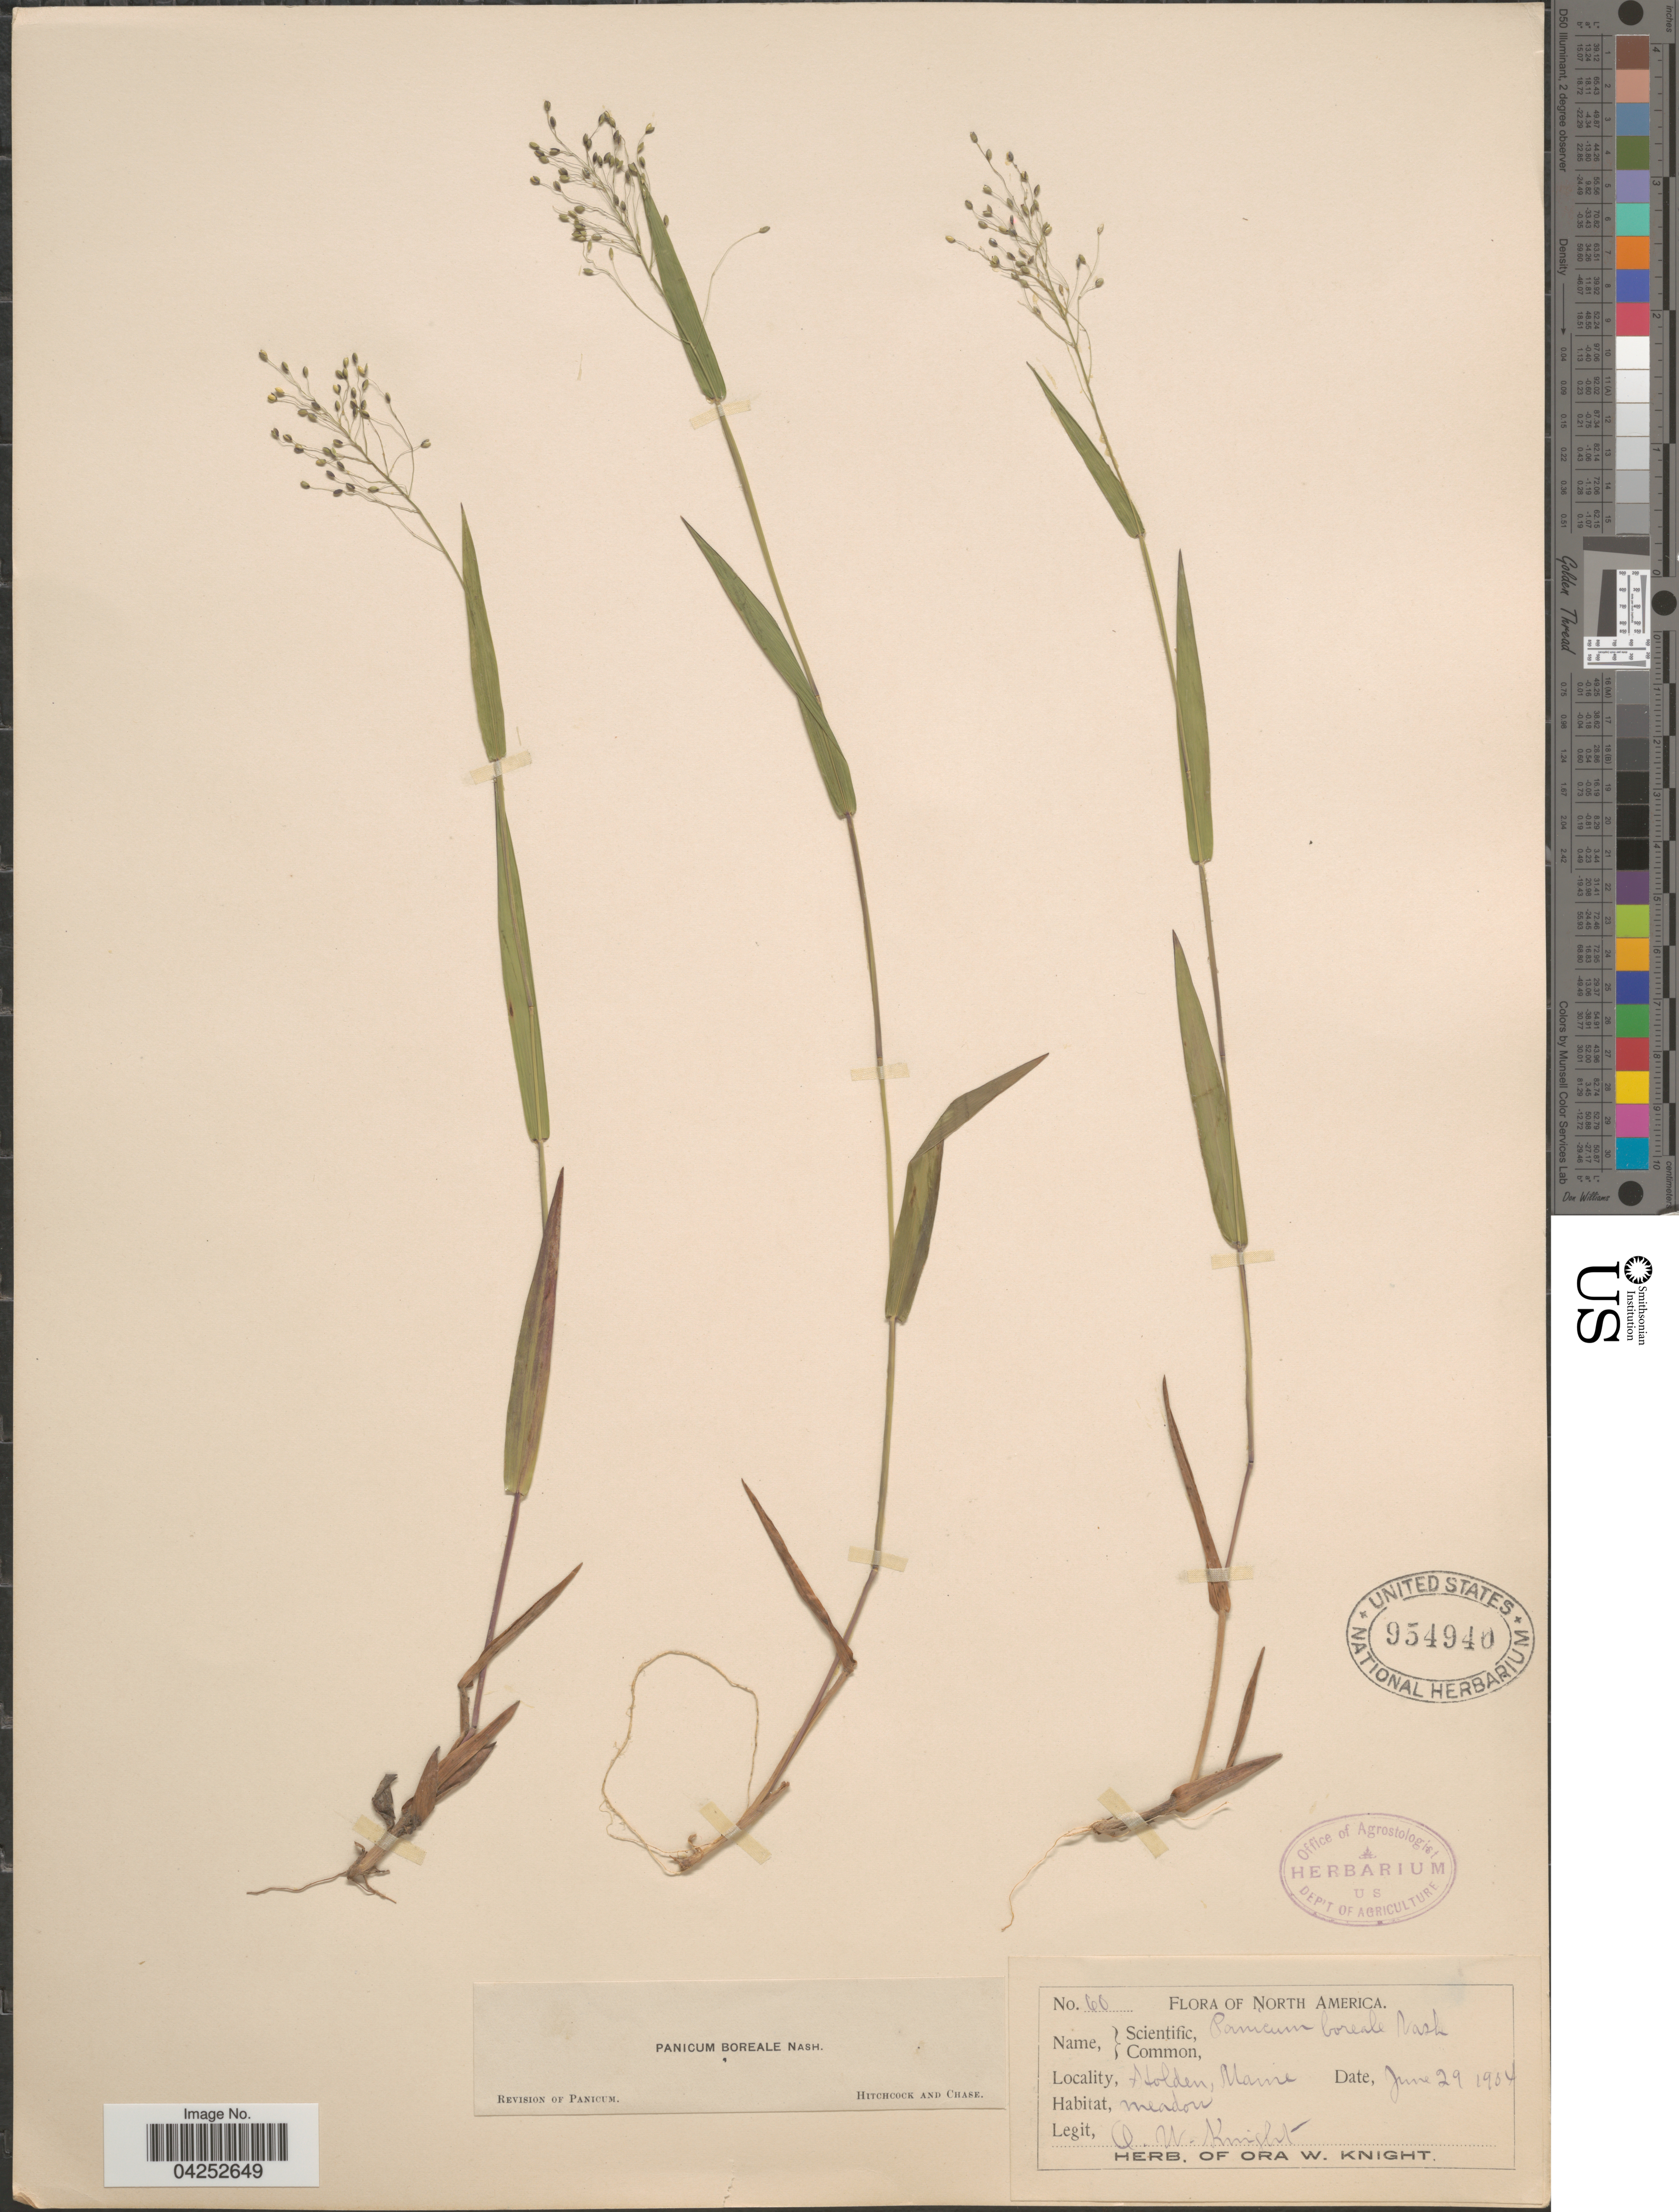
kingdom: Plantae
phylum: Tracheophyta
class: Liliopsida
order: Poales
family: Poaceae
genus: Dichanthelium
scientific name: Dichanthelium boreale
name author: (Nash) Freckmann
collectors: O. Knight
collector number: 60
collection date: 1904-06-29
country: United States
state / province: Maine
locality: Holden.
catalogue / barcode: US 954940